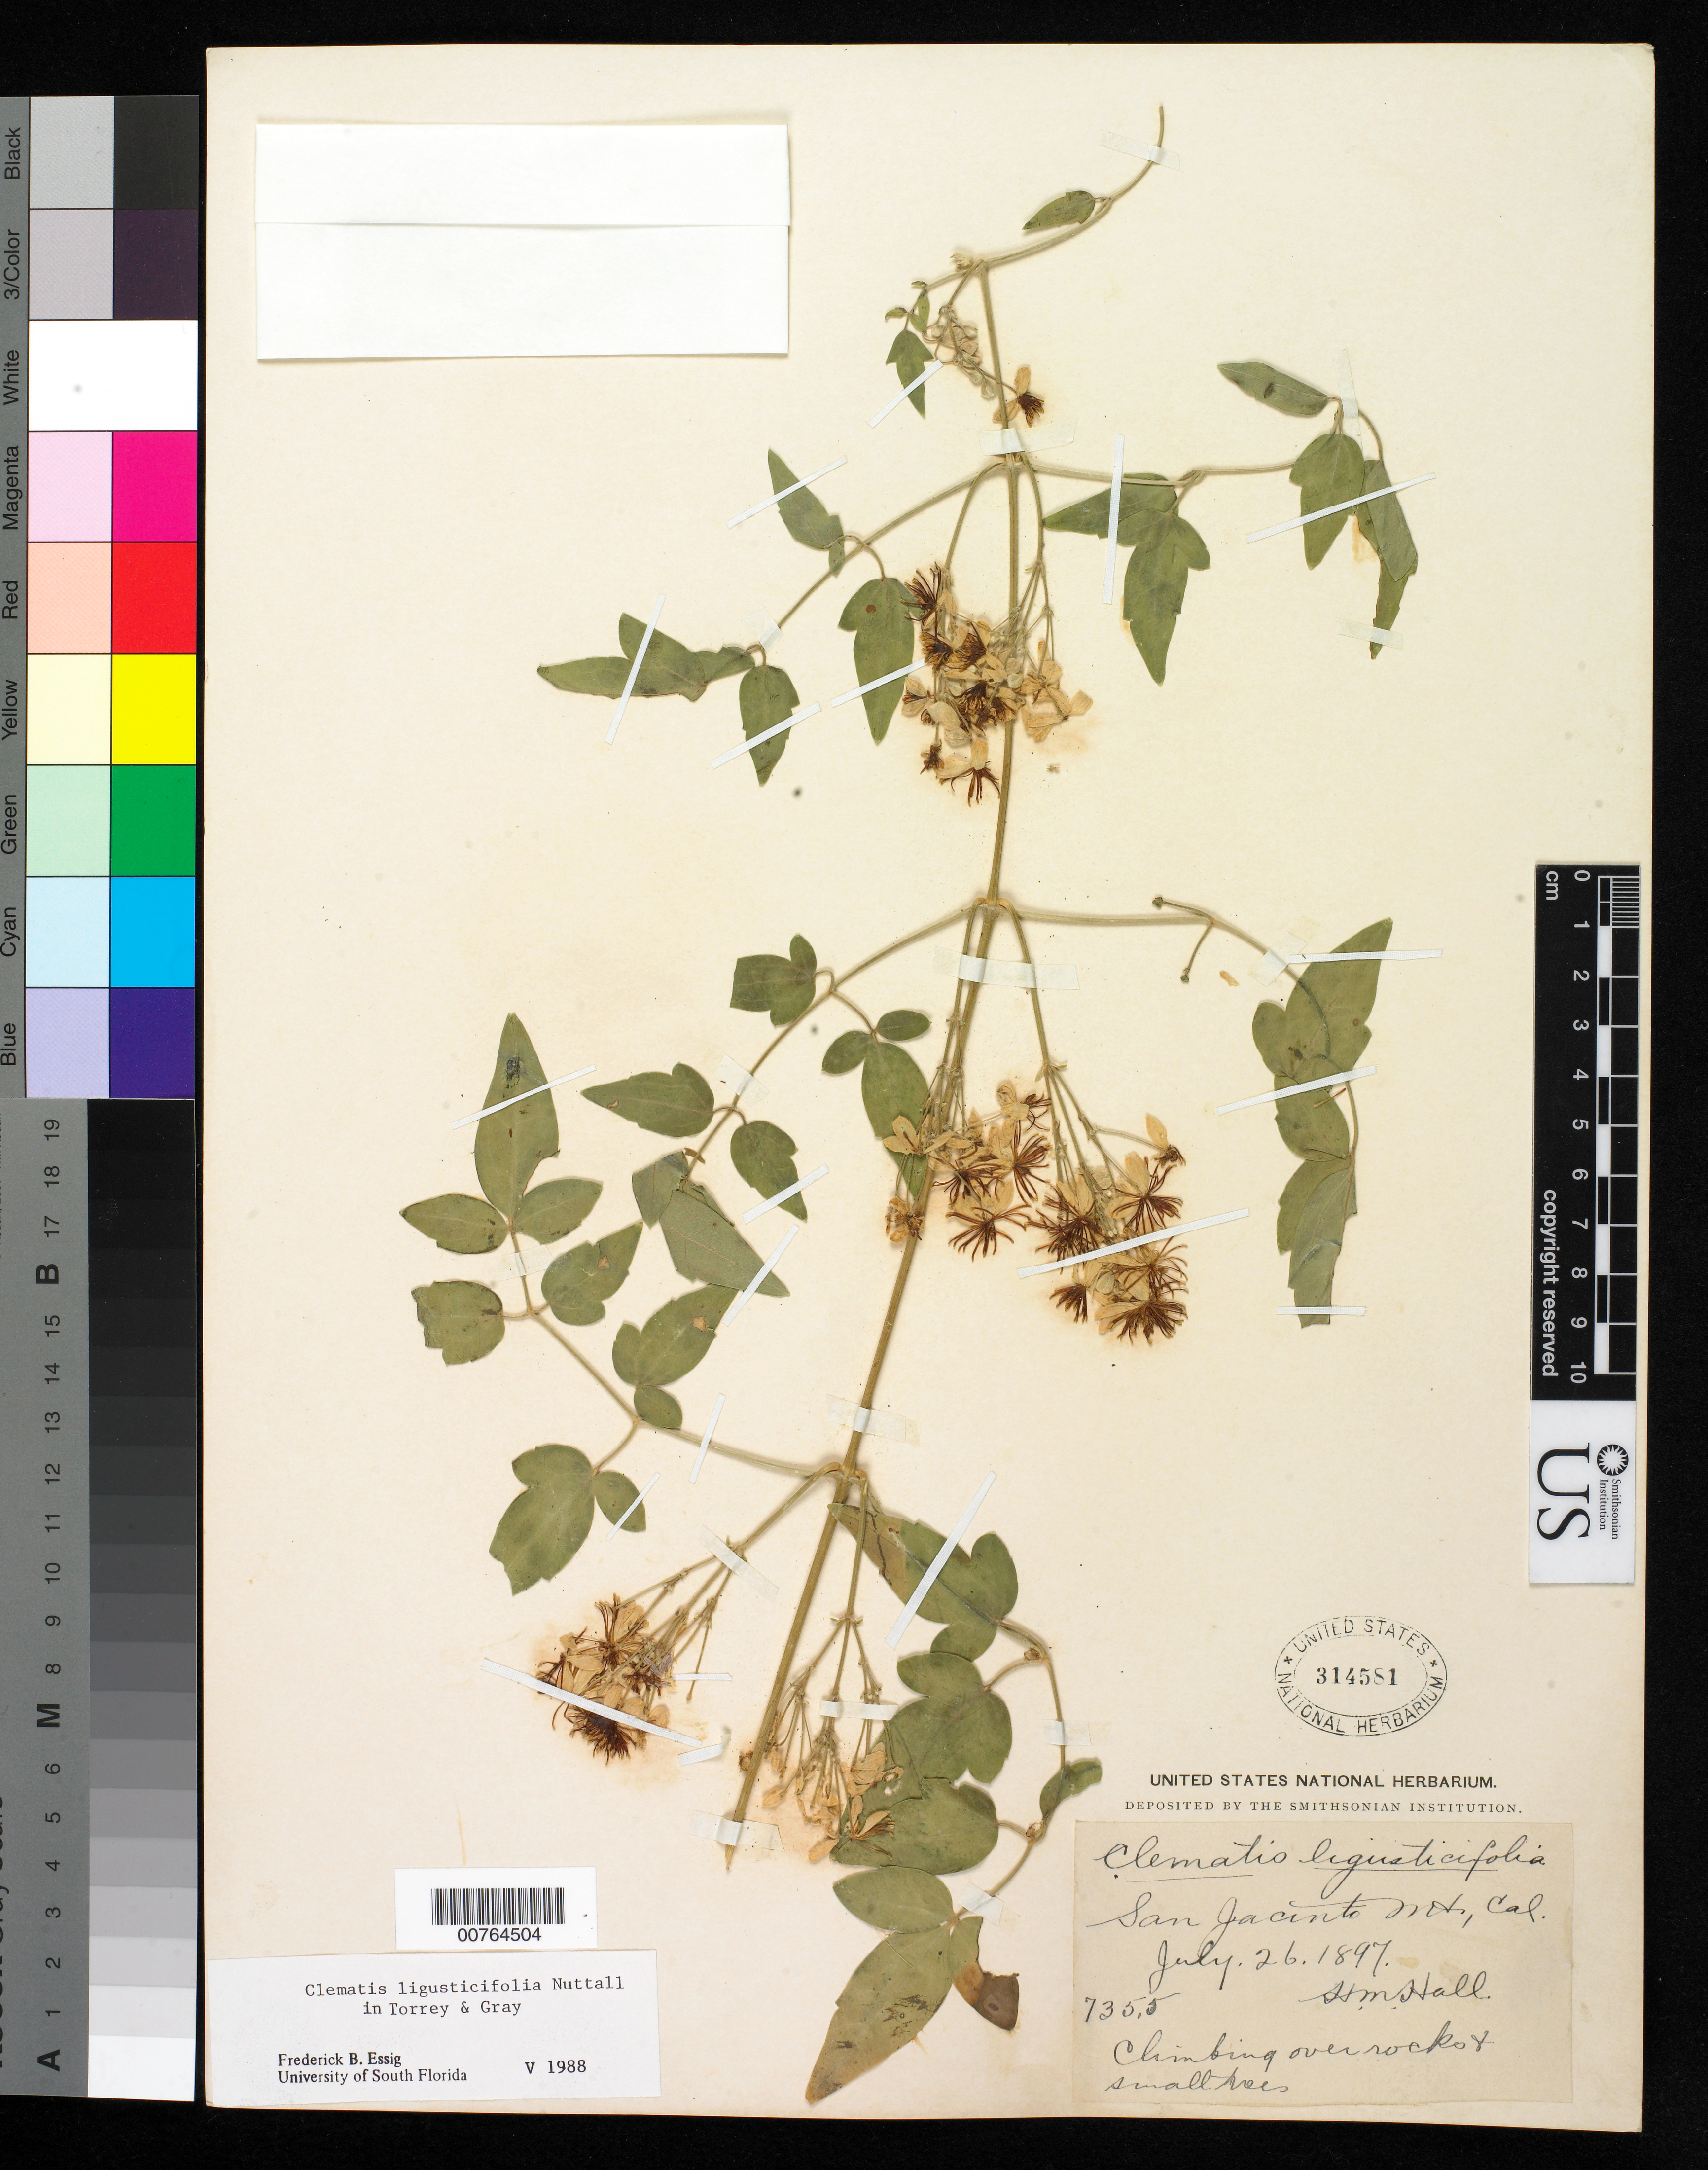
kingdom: Plantae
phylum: Tracheophyta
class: Magnoliopsida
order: Ranunculales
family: Ranunculaceae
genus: Clematis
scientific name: Clematis ligusticifolia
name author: Nutt.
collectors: H. M. Hall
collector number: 735.5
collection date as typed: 26 Jul 1897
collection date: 1897-07-26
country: United States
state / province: California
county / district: Riverside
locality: San Jacinto Mt.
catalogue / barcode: US 314581